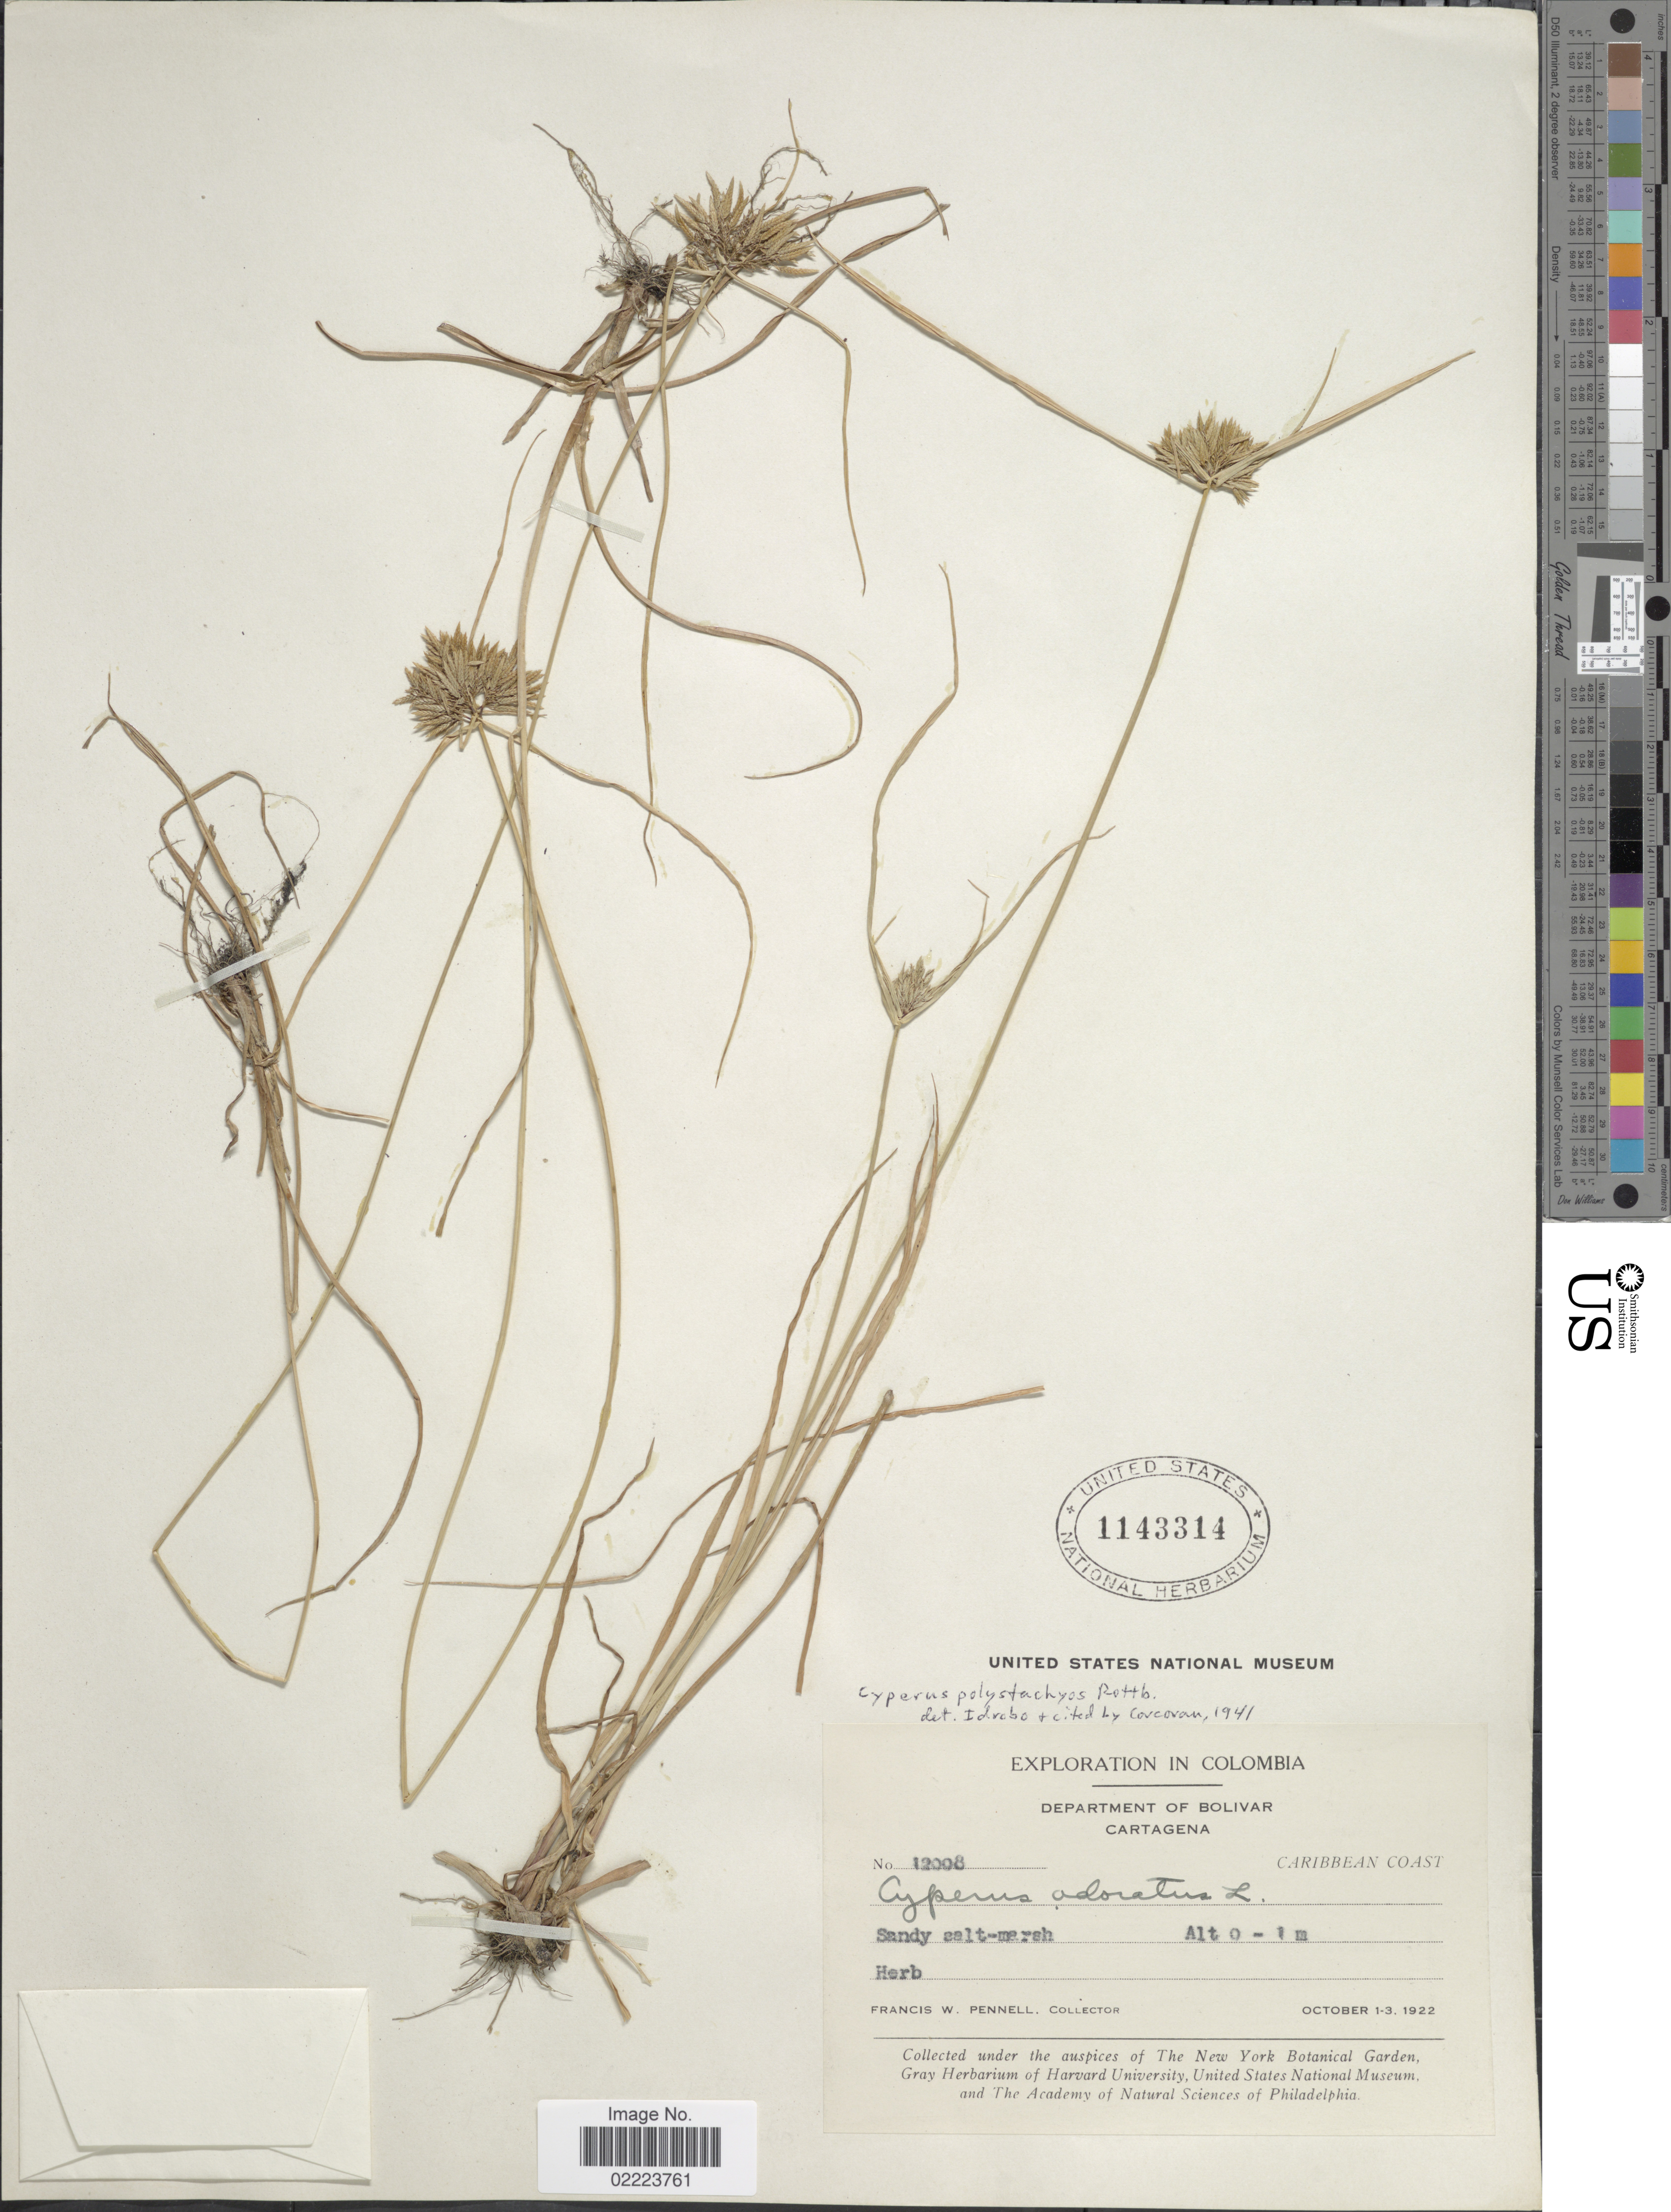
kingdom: Plantae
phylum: Tracheophyta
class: Liliopsida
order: Poales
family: Cyperaceae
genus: Cyperus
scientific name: Cyperus polystachyos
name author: Rottb.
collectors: F. W. Pennell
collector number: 12008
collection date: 1922-10-01/1922-10-03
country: Colombia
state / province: Bolívar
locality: Cartagena, Caribbean Coast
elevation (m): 0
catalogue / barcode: US 1143314